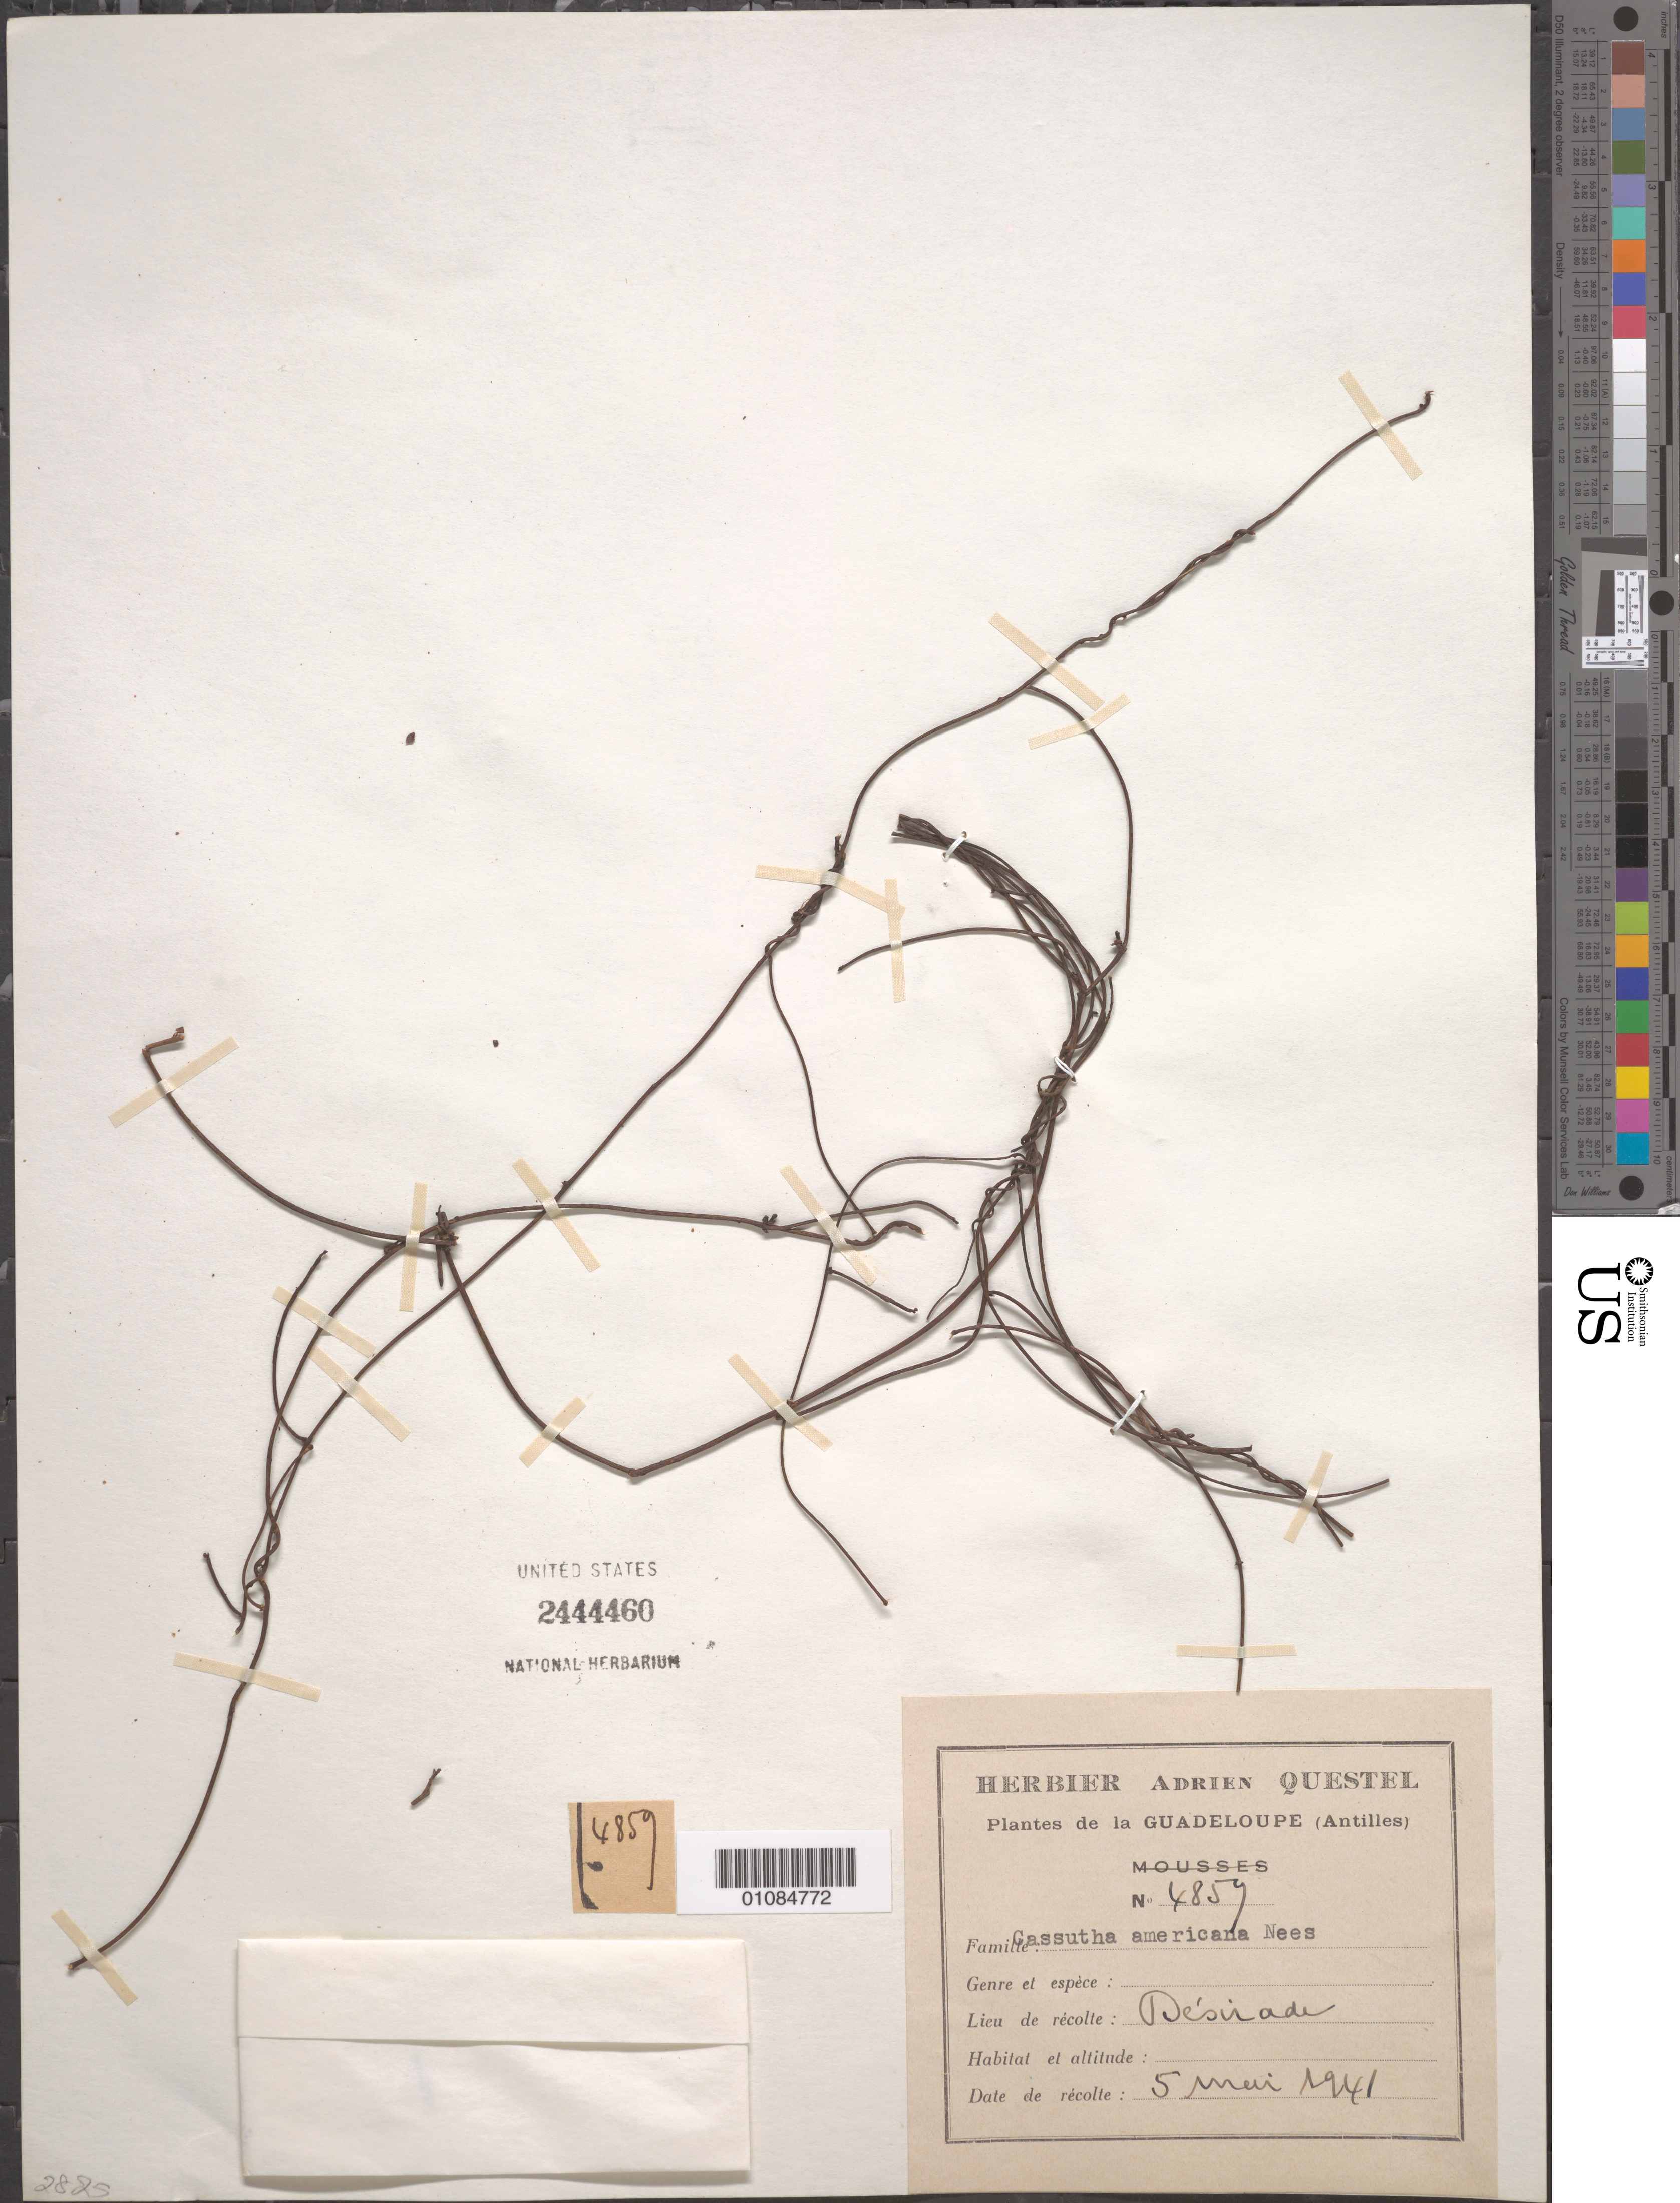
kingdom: Plantae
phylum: Tracheophyta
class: Magnoliopsida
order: Laurales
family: Lauraceae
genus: Cassytha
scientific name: Cassytha filiformis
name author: L.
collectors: A. Questel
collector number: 4859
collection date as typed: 05 May 1941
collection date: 1941-05-05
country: Guadeloupe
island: La Désirade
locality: Desirade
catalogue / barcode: US 2444460